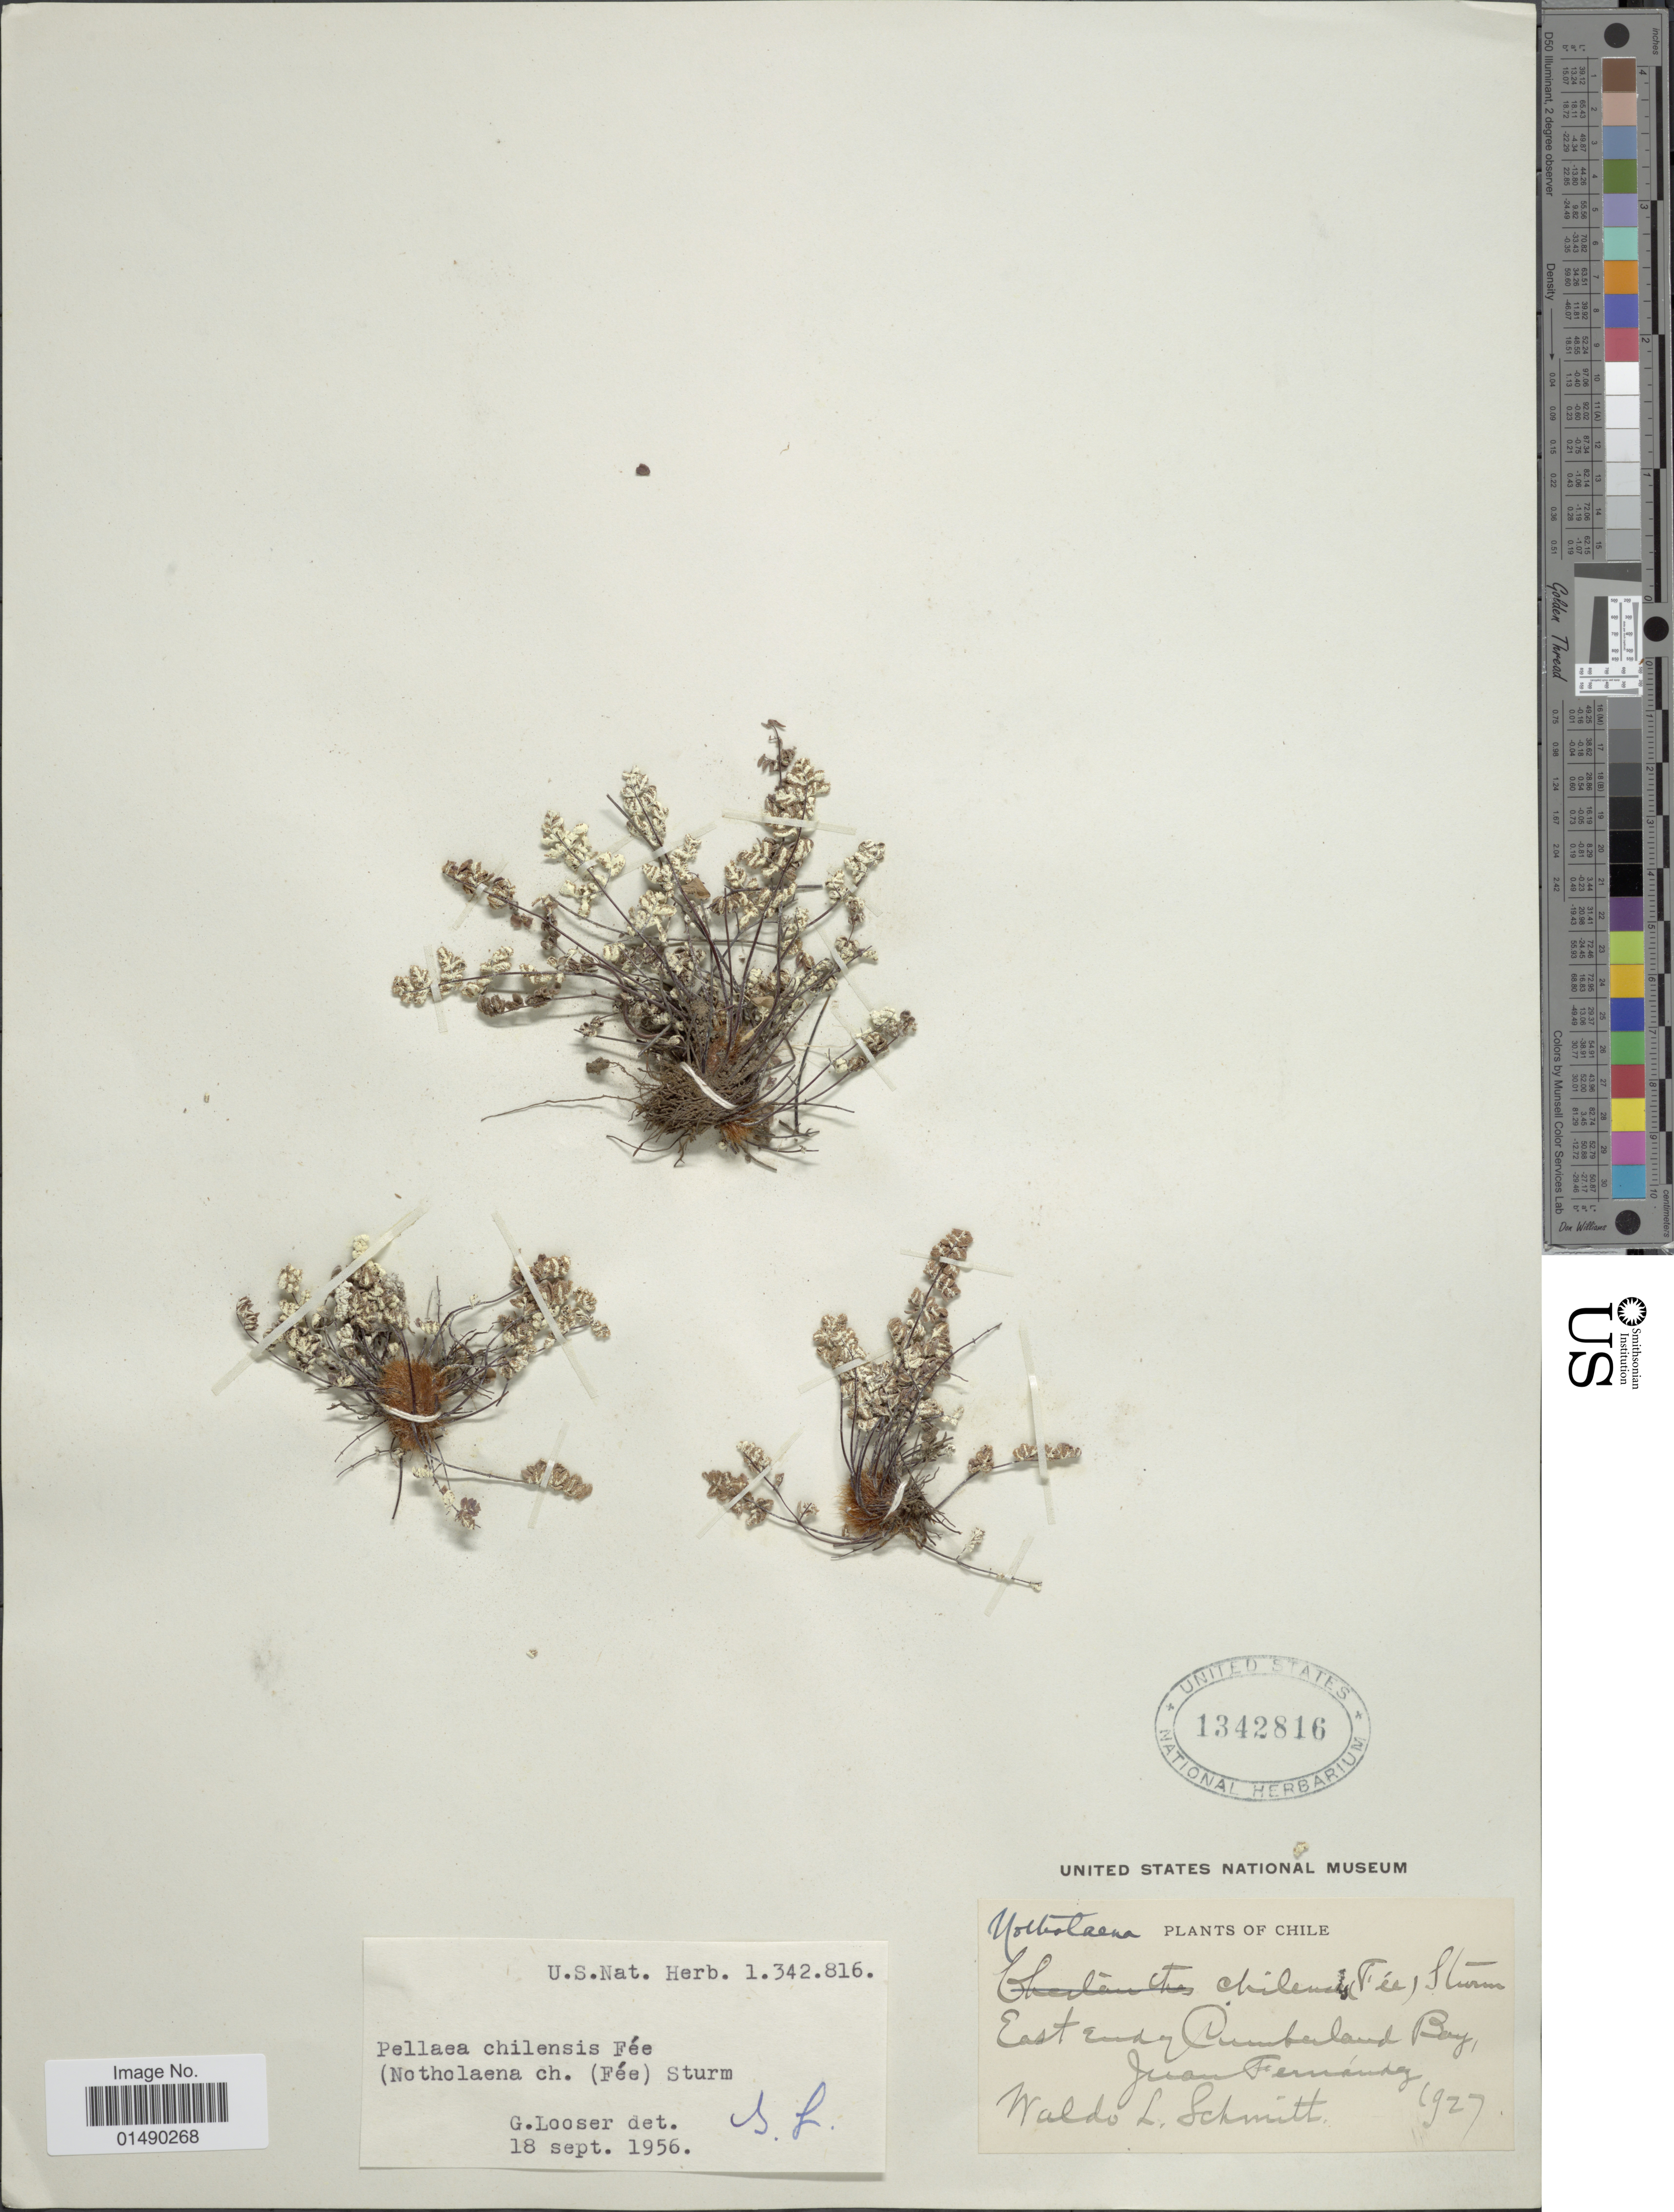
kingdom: Plantae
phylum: Tracheophyta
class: Polypodiopsida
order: Polypodiales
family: Pteridaceae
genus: Argyrochosma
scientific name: Argyrochosma chilensis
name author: (Fée & J. Rémy) Windham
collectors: W. L. Schmitt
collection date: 1927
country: Chile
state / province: Valparaíso (V)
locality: Chille, east end of Cumberland Bay, Juan Fernandez.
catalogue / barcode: US 1342816